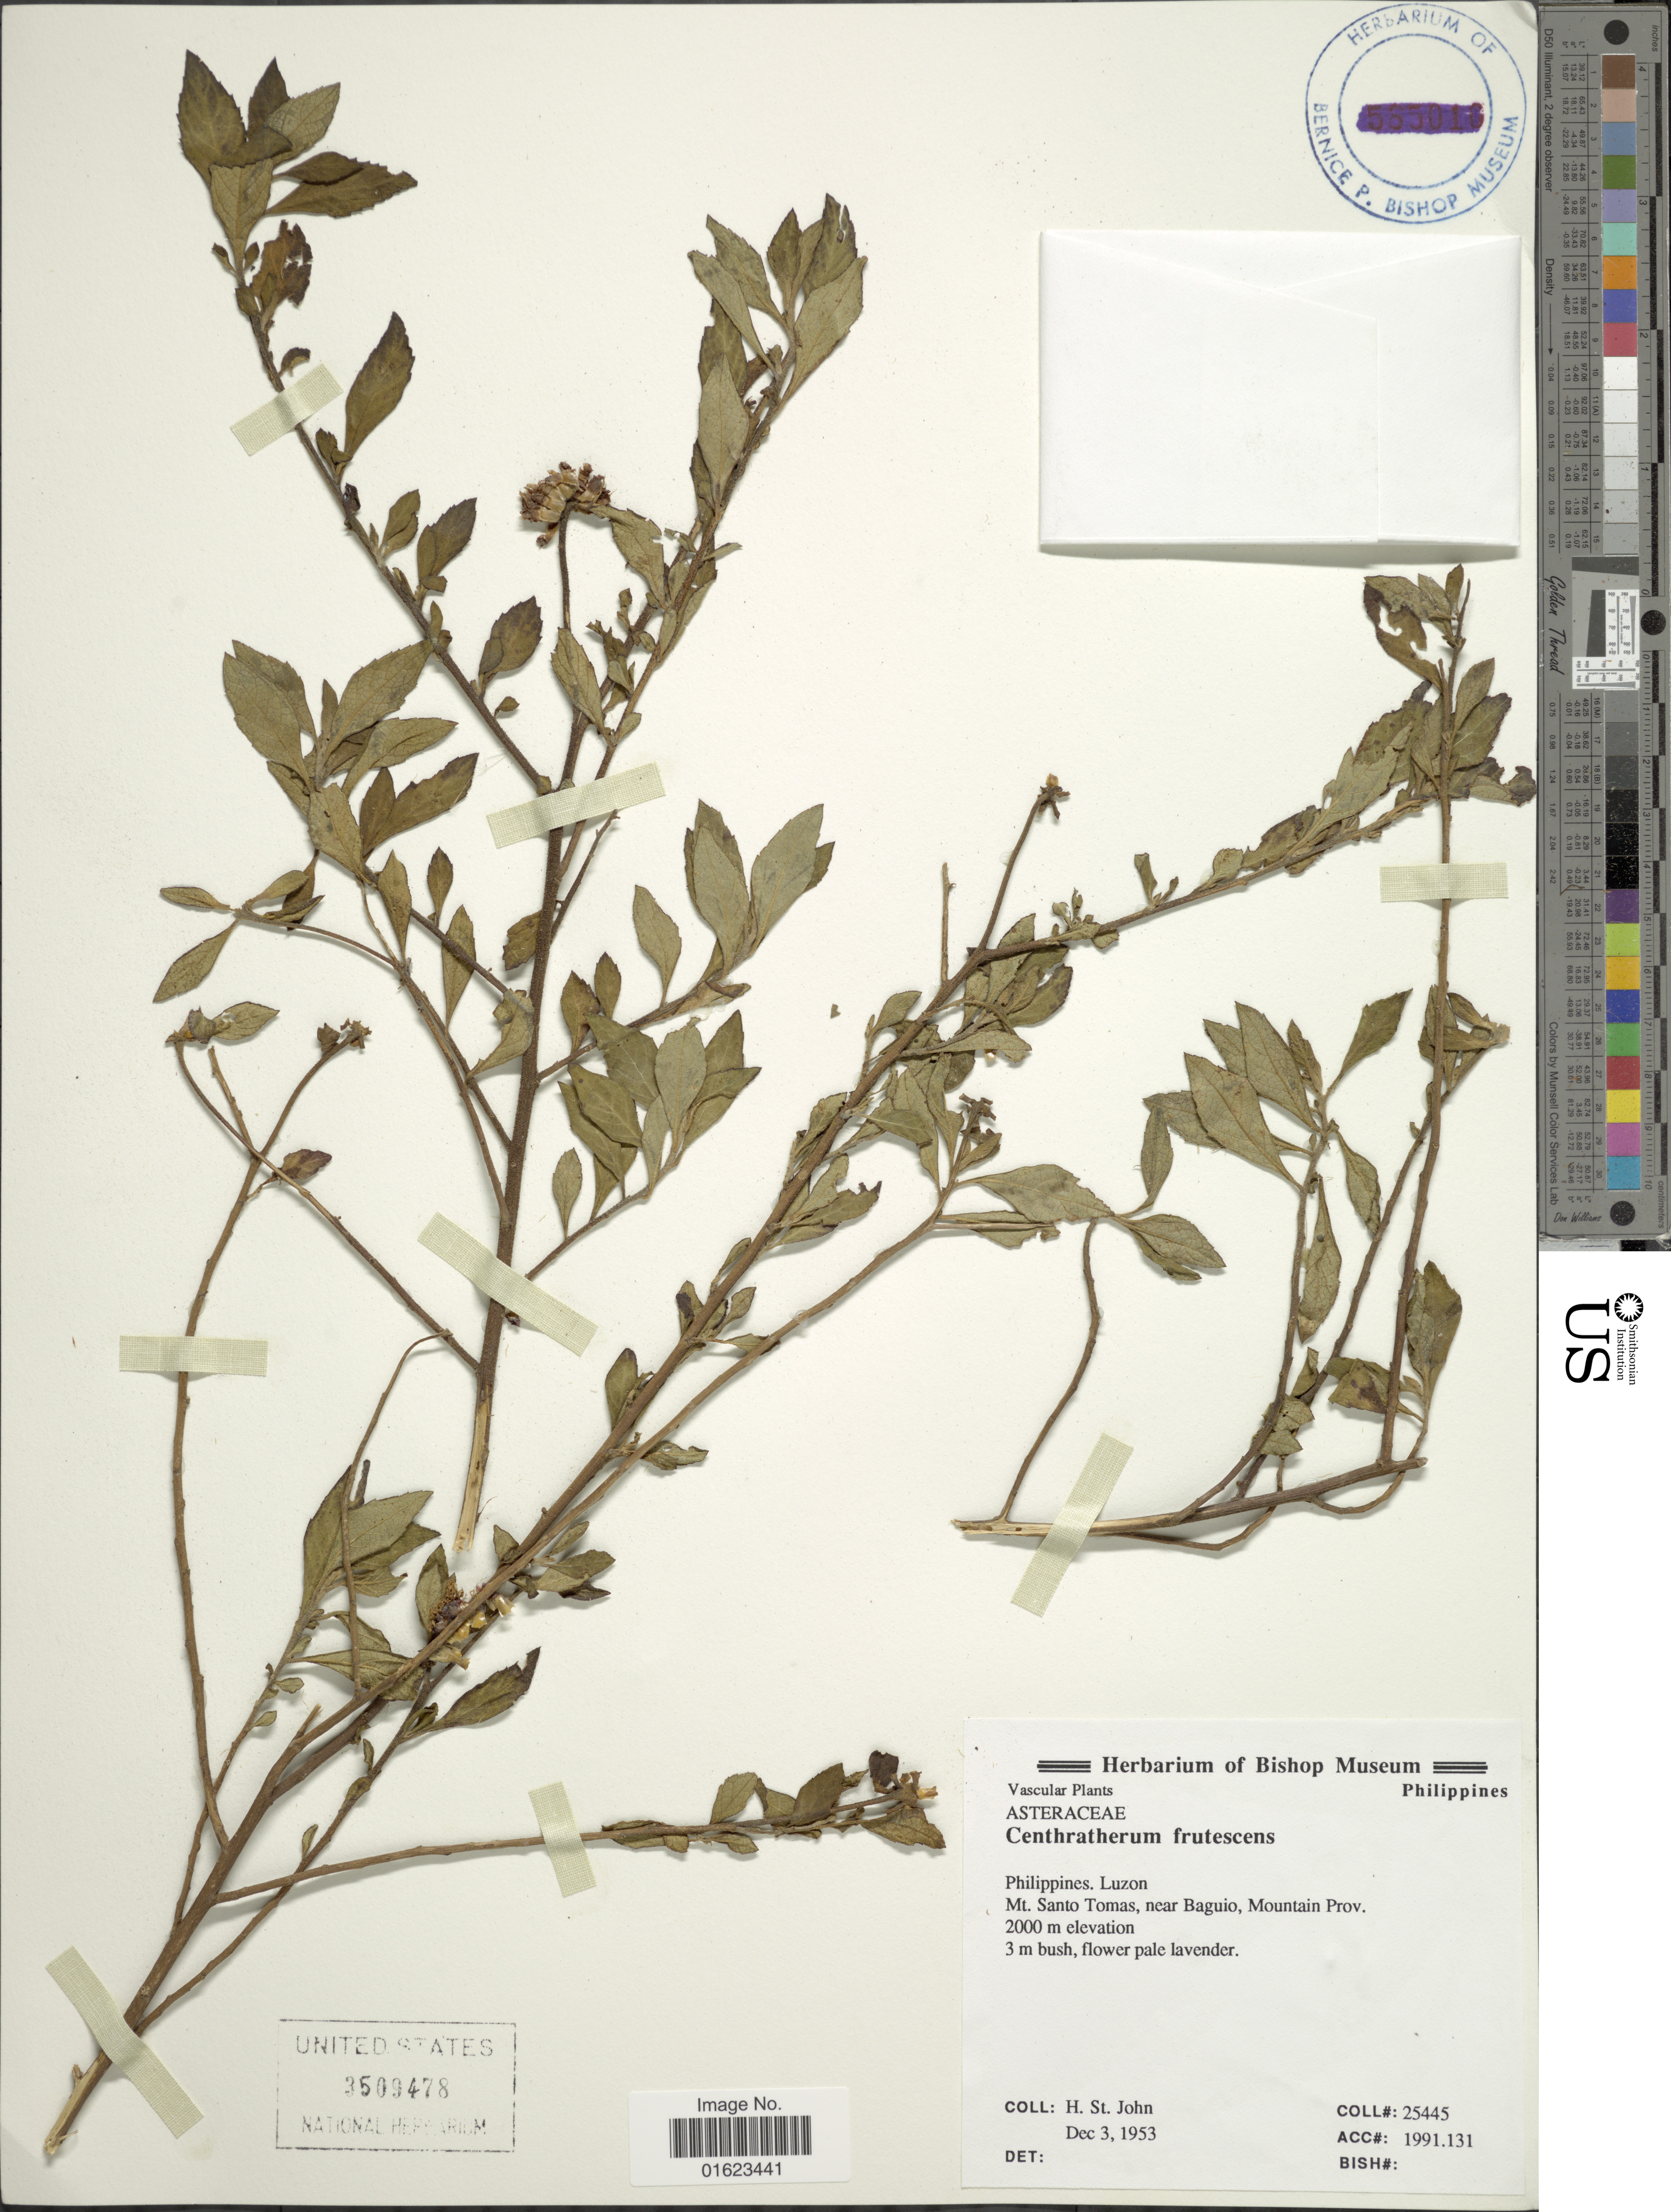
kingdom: Plantae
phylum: Tracheophyta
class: Magnoliopsida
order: Asterales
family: Asteraceae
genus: Centratherum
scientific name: Centratherum punctatum subsp. fruticosum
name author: (Elmer) K. Kirkman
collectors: H. St John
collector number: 25445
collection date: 1953-12-03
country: Philippines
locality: Philippines, Luzon, Mt. Santo Tomas, near Baguio, Mountain Prov.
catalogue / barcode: US 3509478